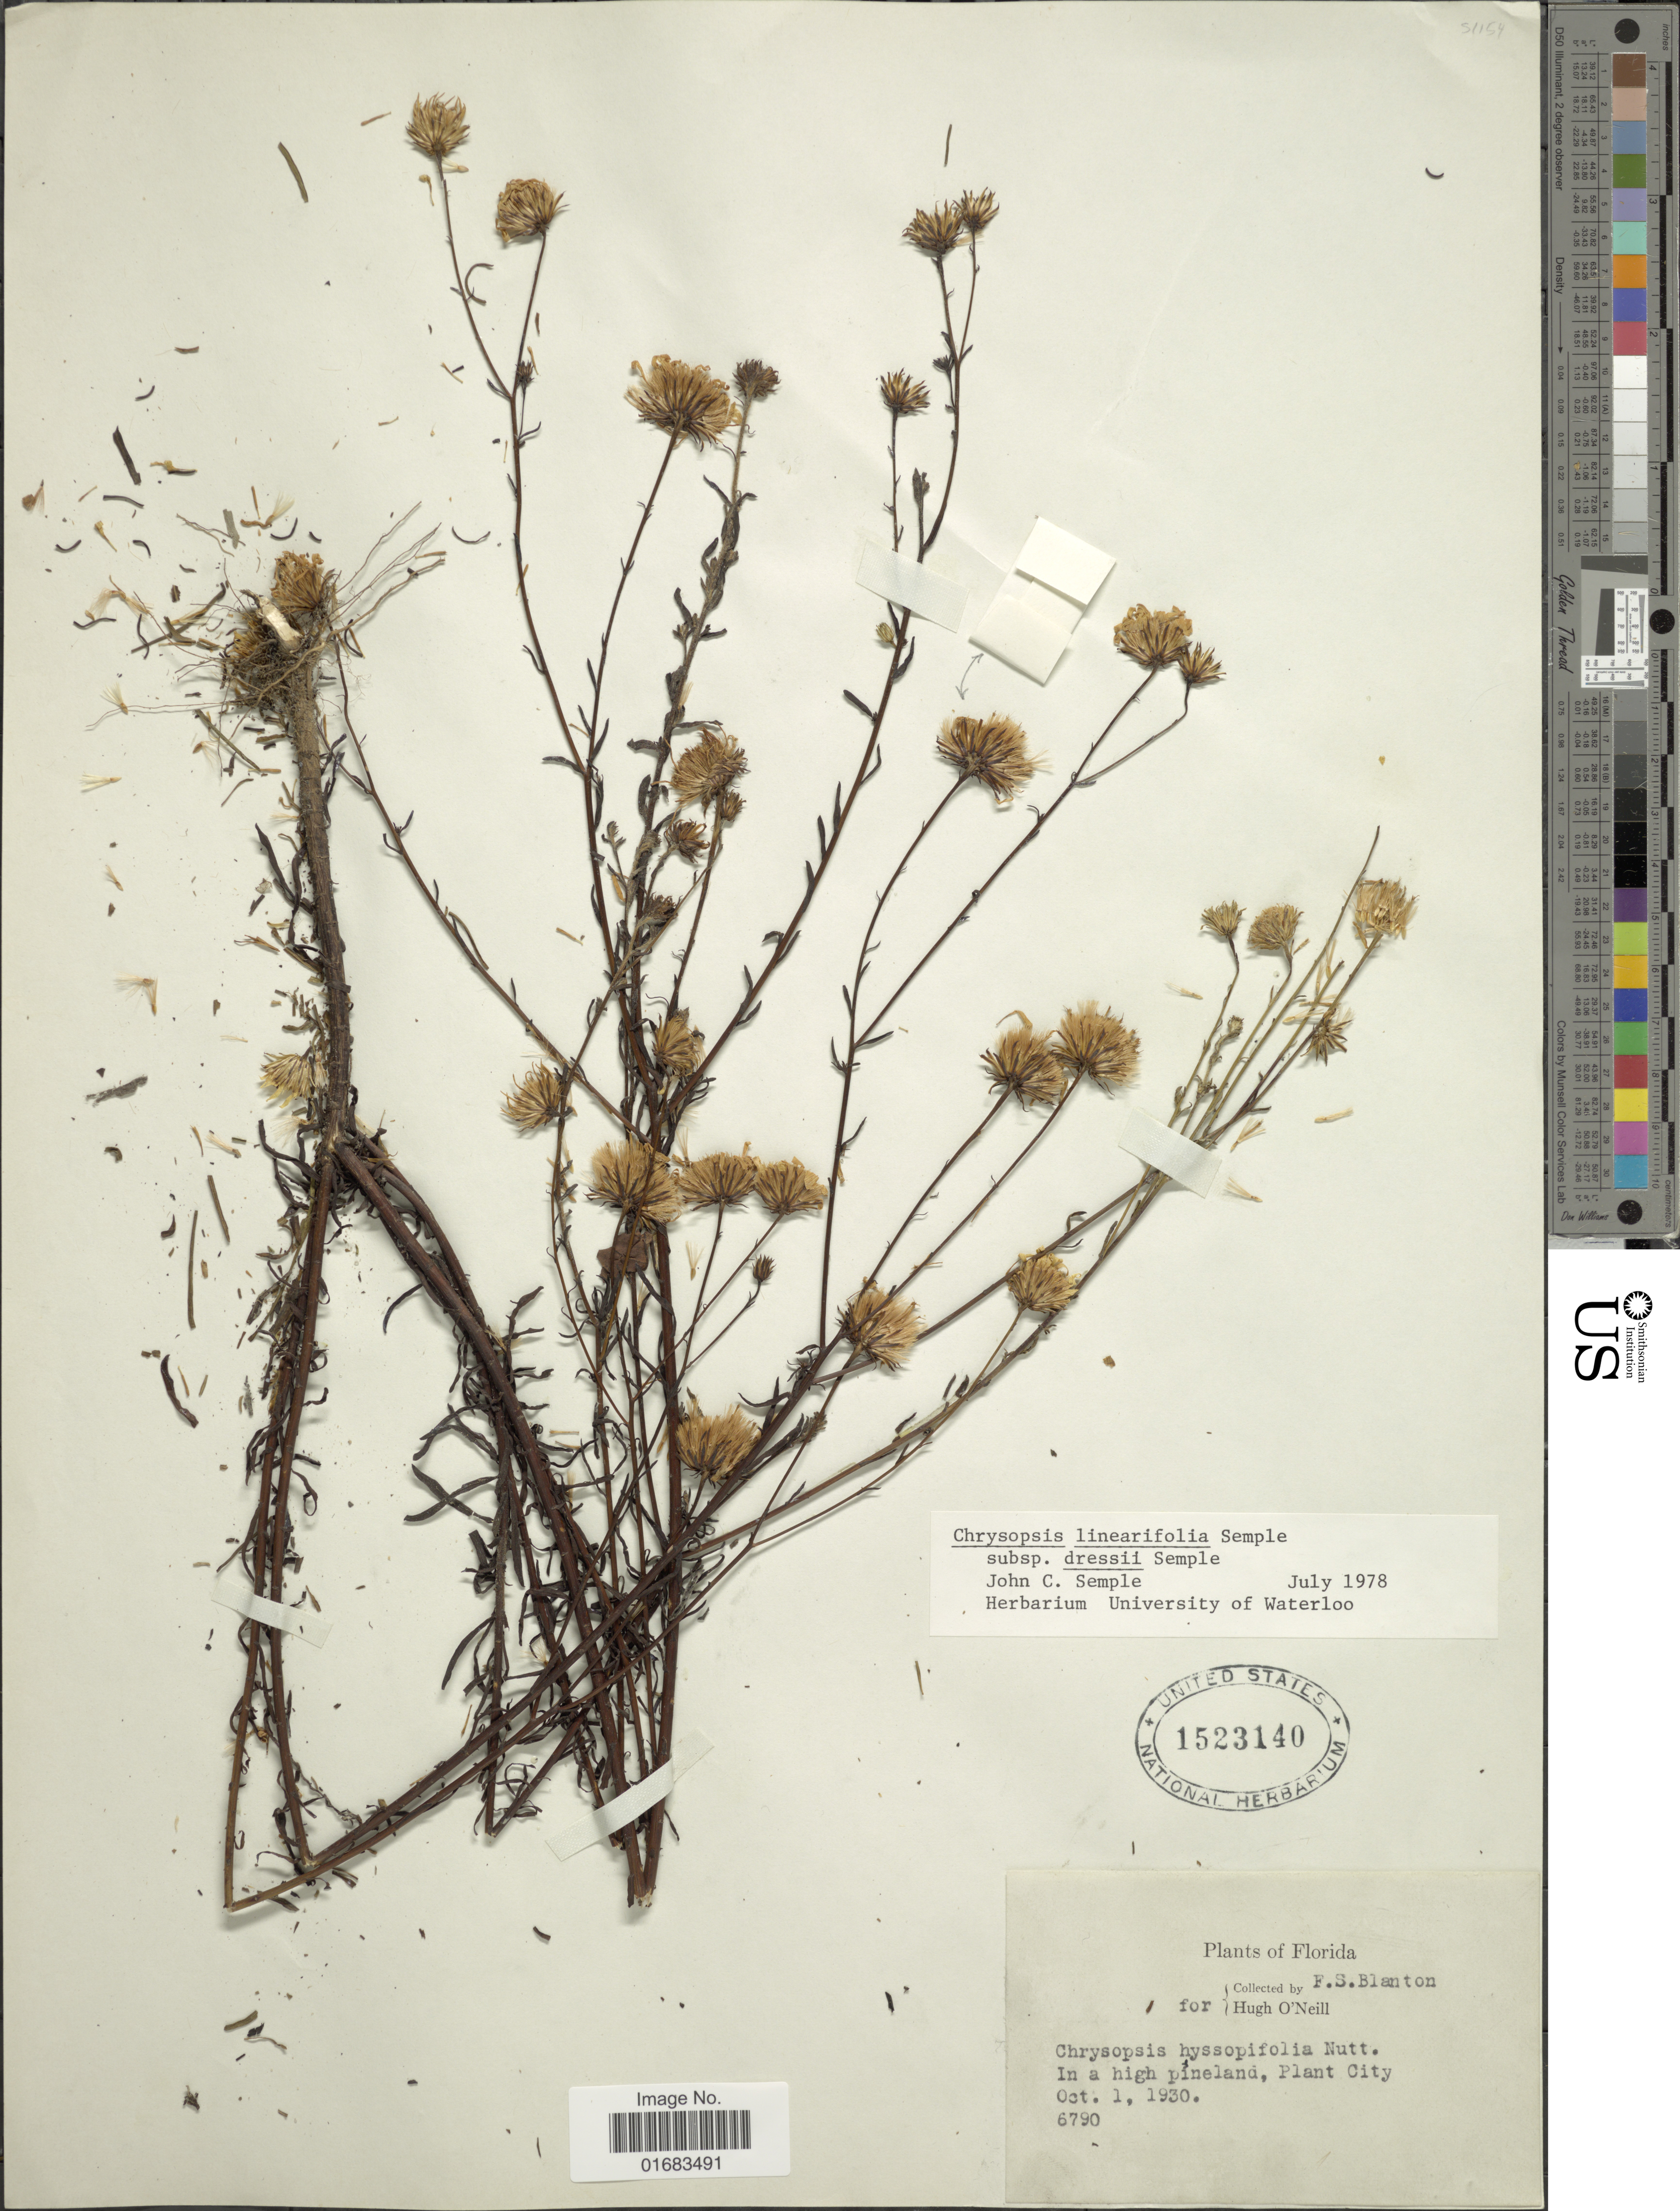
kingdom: Plantae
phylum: Tracheophyta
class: Magnoliopsida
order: Asterales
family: Asteraceae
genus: Chrysopsis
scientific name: Chrysopsis linearifolia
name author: Semple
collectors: F. S. Blanton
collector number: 6790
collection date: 1930-10-01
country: United States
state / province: Florida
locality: Plant City.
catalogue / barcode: US 1523140